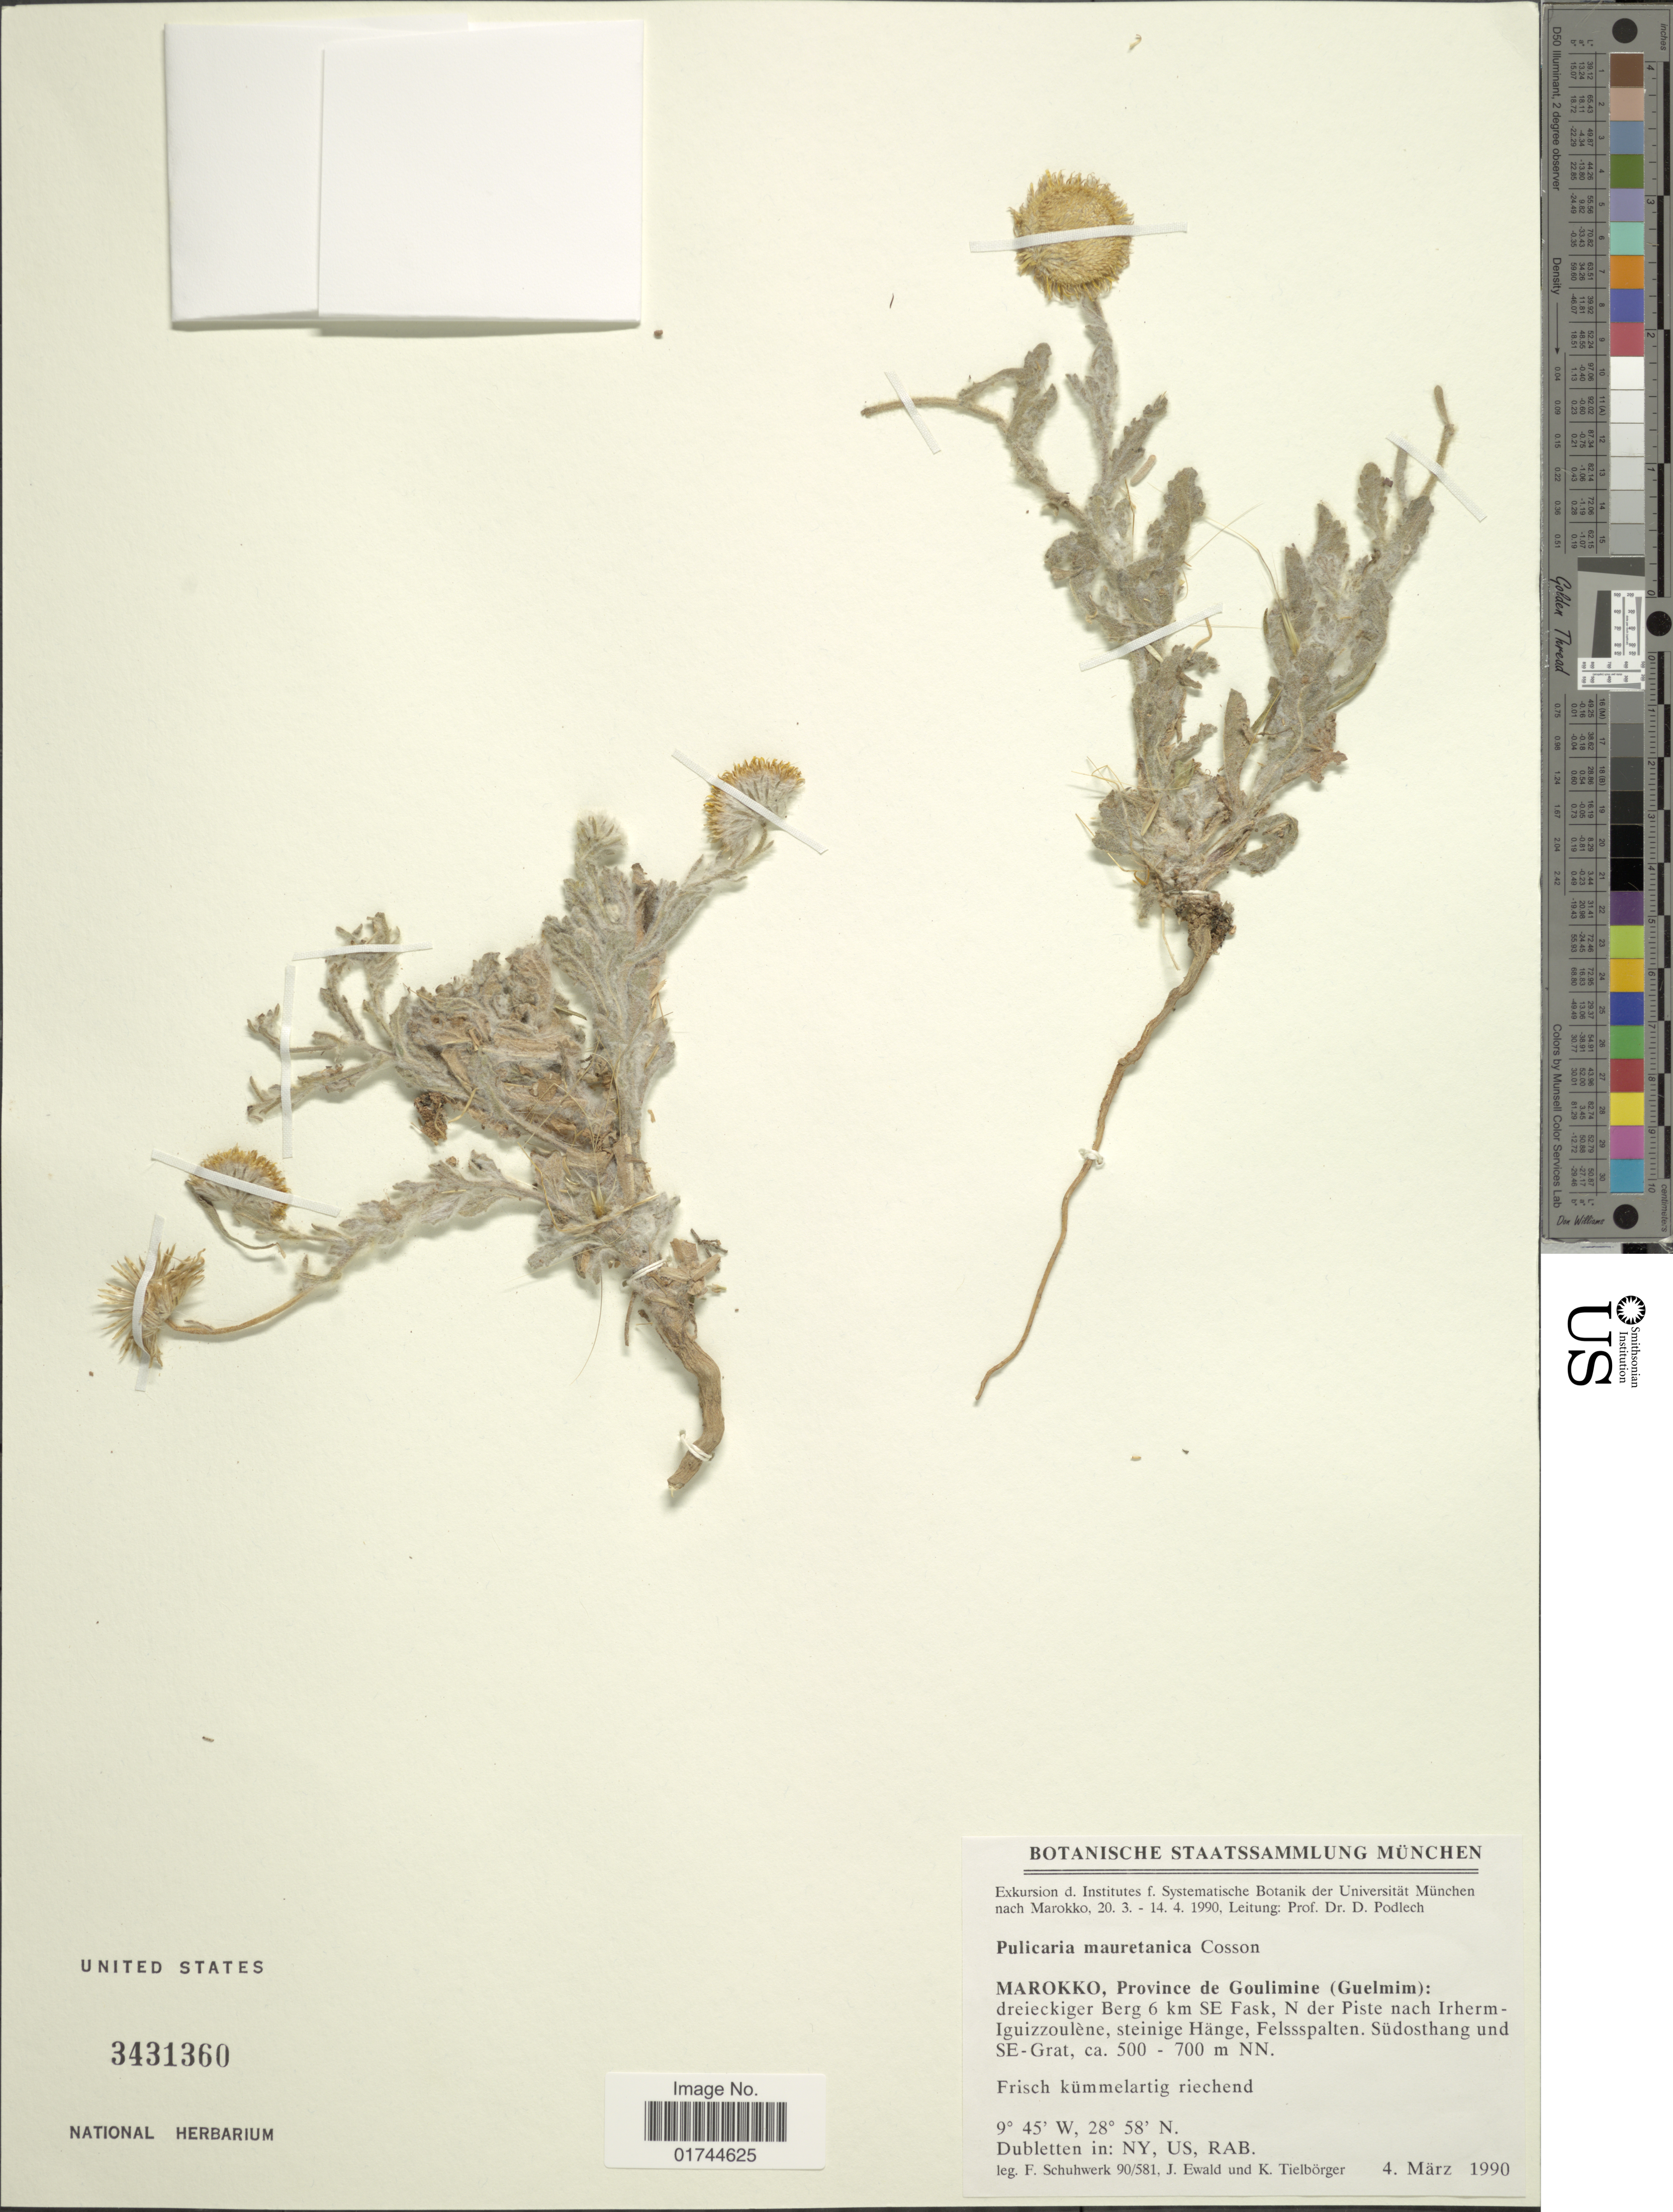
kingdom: Plantae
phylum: Tracheophyta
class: Magnoliopsida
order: Asterales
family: Asteraceae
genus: Pulicaria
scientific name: Pulicaria mauritanica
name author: Batt.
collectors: Schuhwerk, F., J. Ewald & K. Tielborger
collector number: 90/581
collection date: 1990-03-04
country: Morocco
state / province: Guelmim-Es Smara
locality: Province de Goulimine (Guelmim): dreieckiger Berg 6 km SE Fask, N der Piste nach Irherm- Iguizzoulene, steinige Hange, Felssspalten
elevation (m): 500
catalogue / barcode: US 3431360